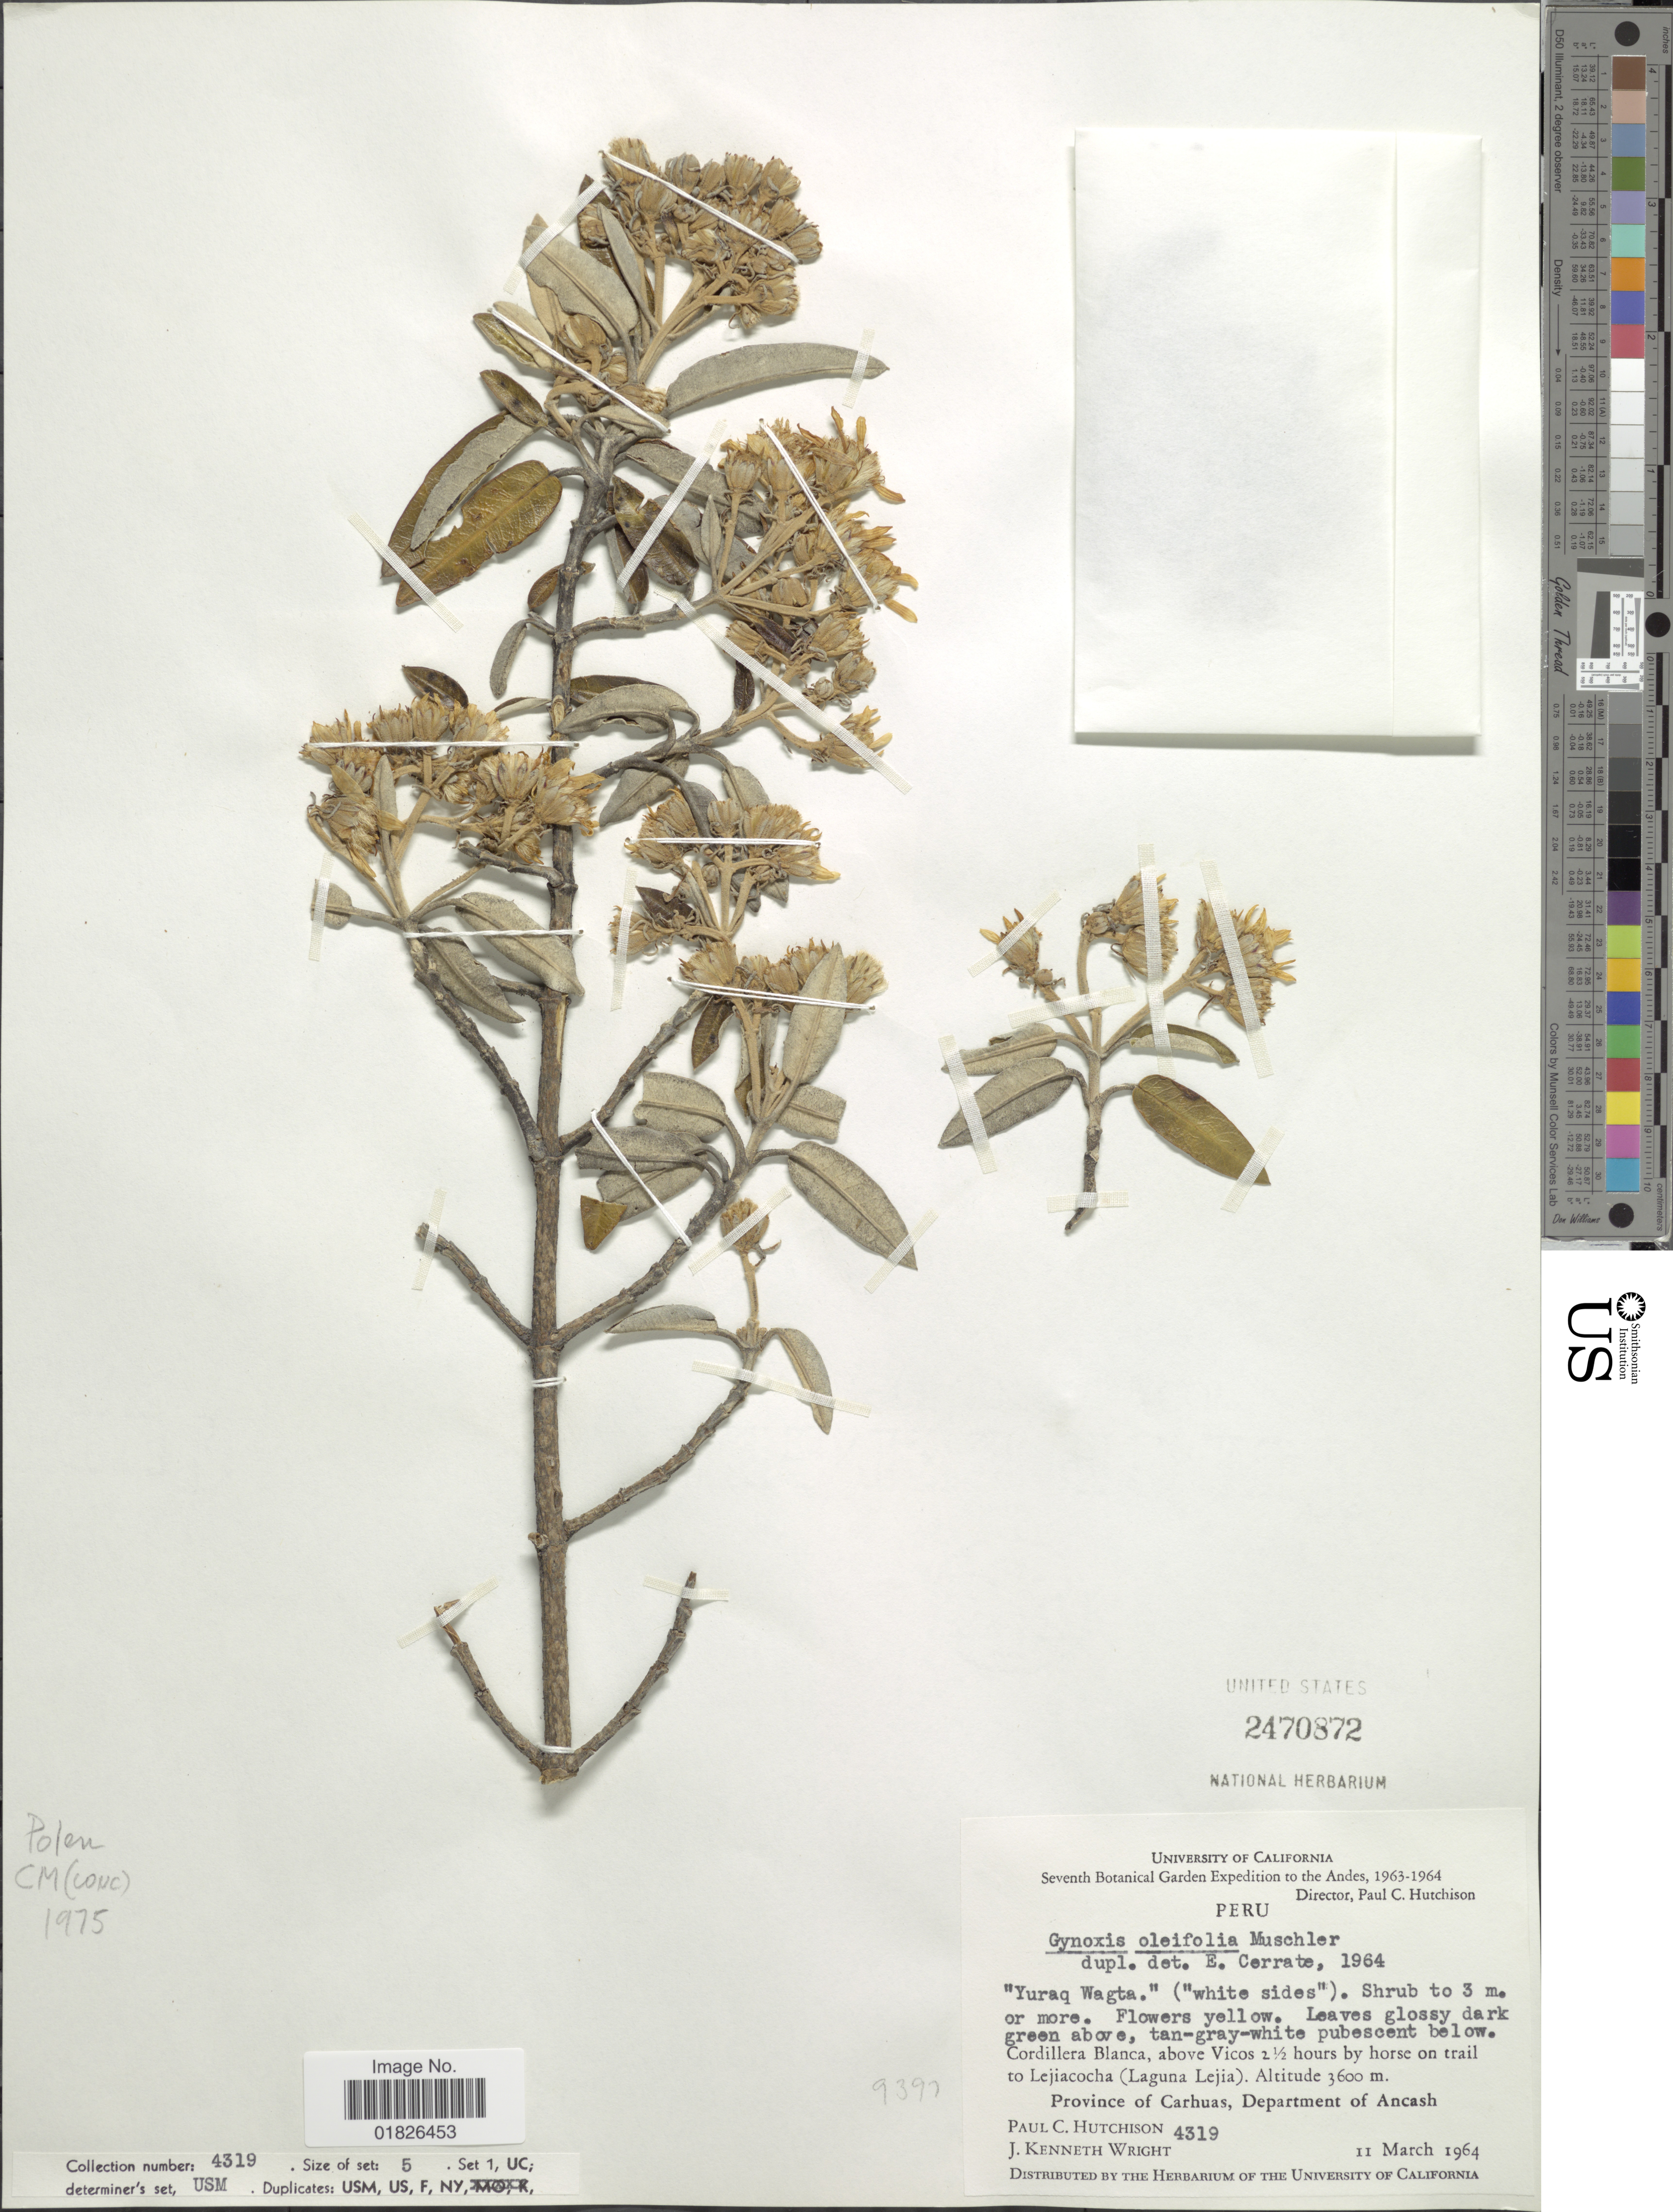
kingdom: Plantae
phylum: Tracheophyta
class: Magnoliopsida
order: Asterales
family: Asteraceae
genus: Gynoxys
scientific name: Gynoxys oleifolia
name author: Muschl.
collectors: P. C. Hutchison & J. K. Wright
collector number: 4319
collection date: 1964-03-11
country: Peru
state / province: Ancash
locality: Andes, Cordillera Blanca, above Vicos 2½ hours by horse on trail to Lejiacocha (Laguna Lejia), Province of Carhuas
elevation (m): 3600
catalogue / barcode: US 2470872